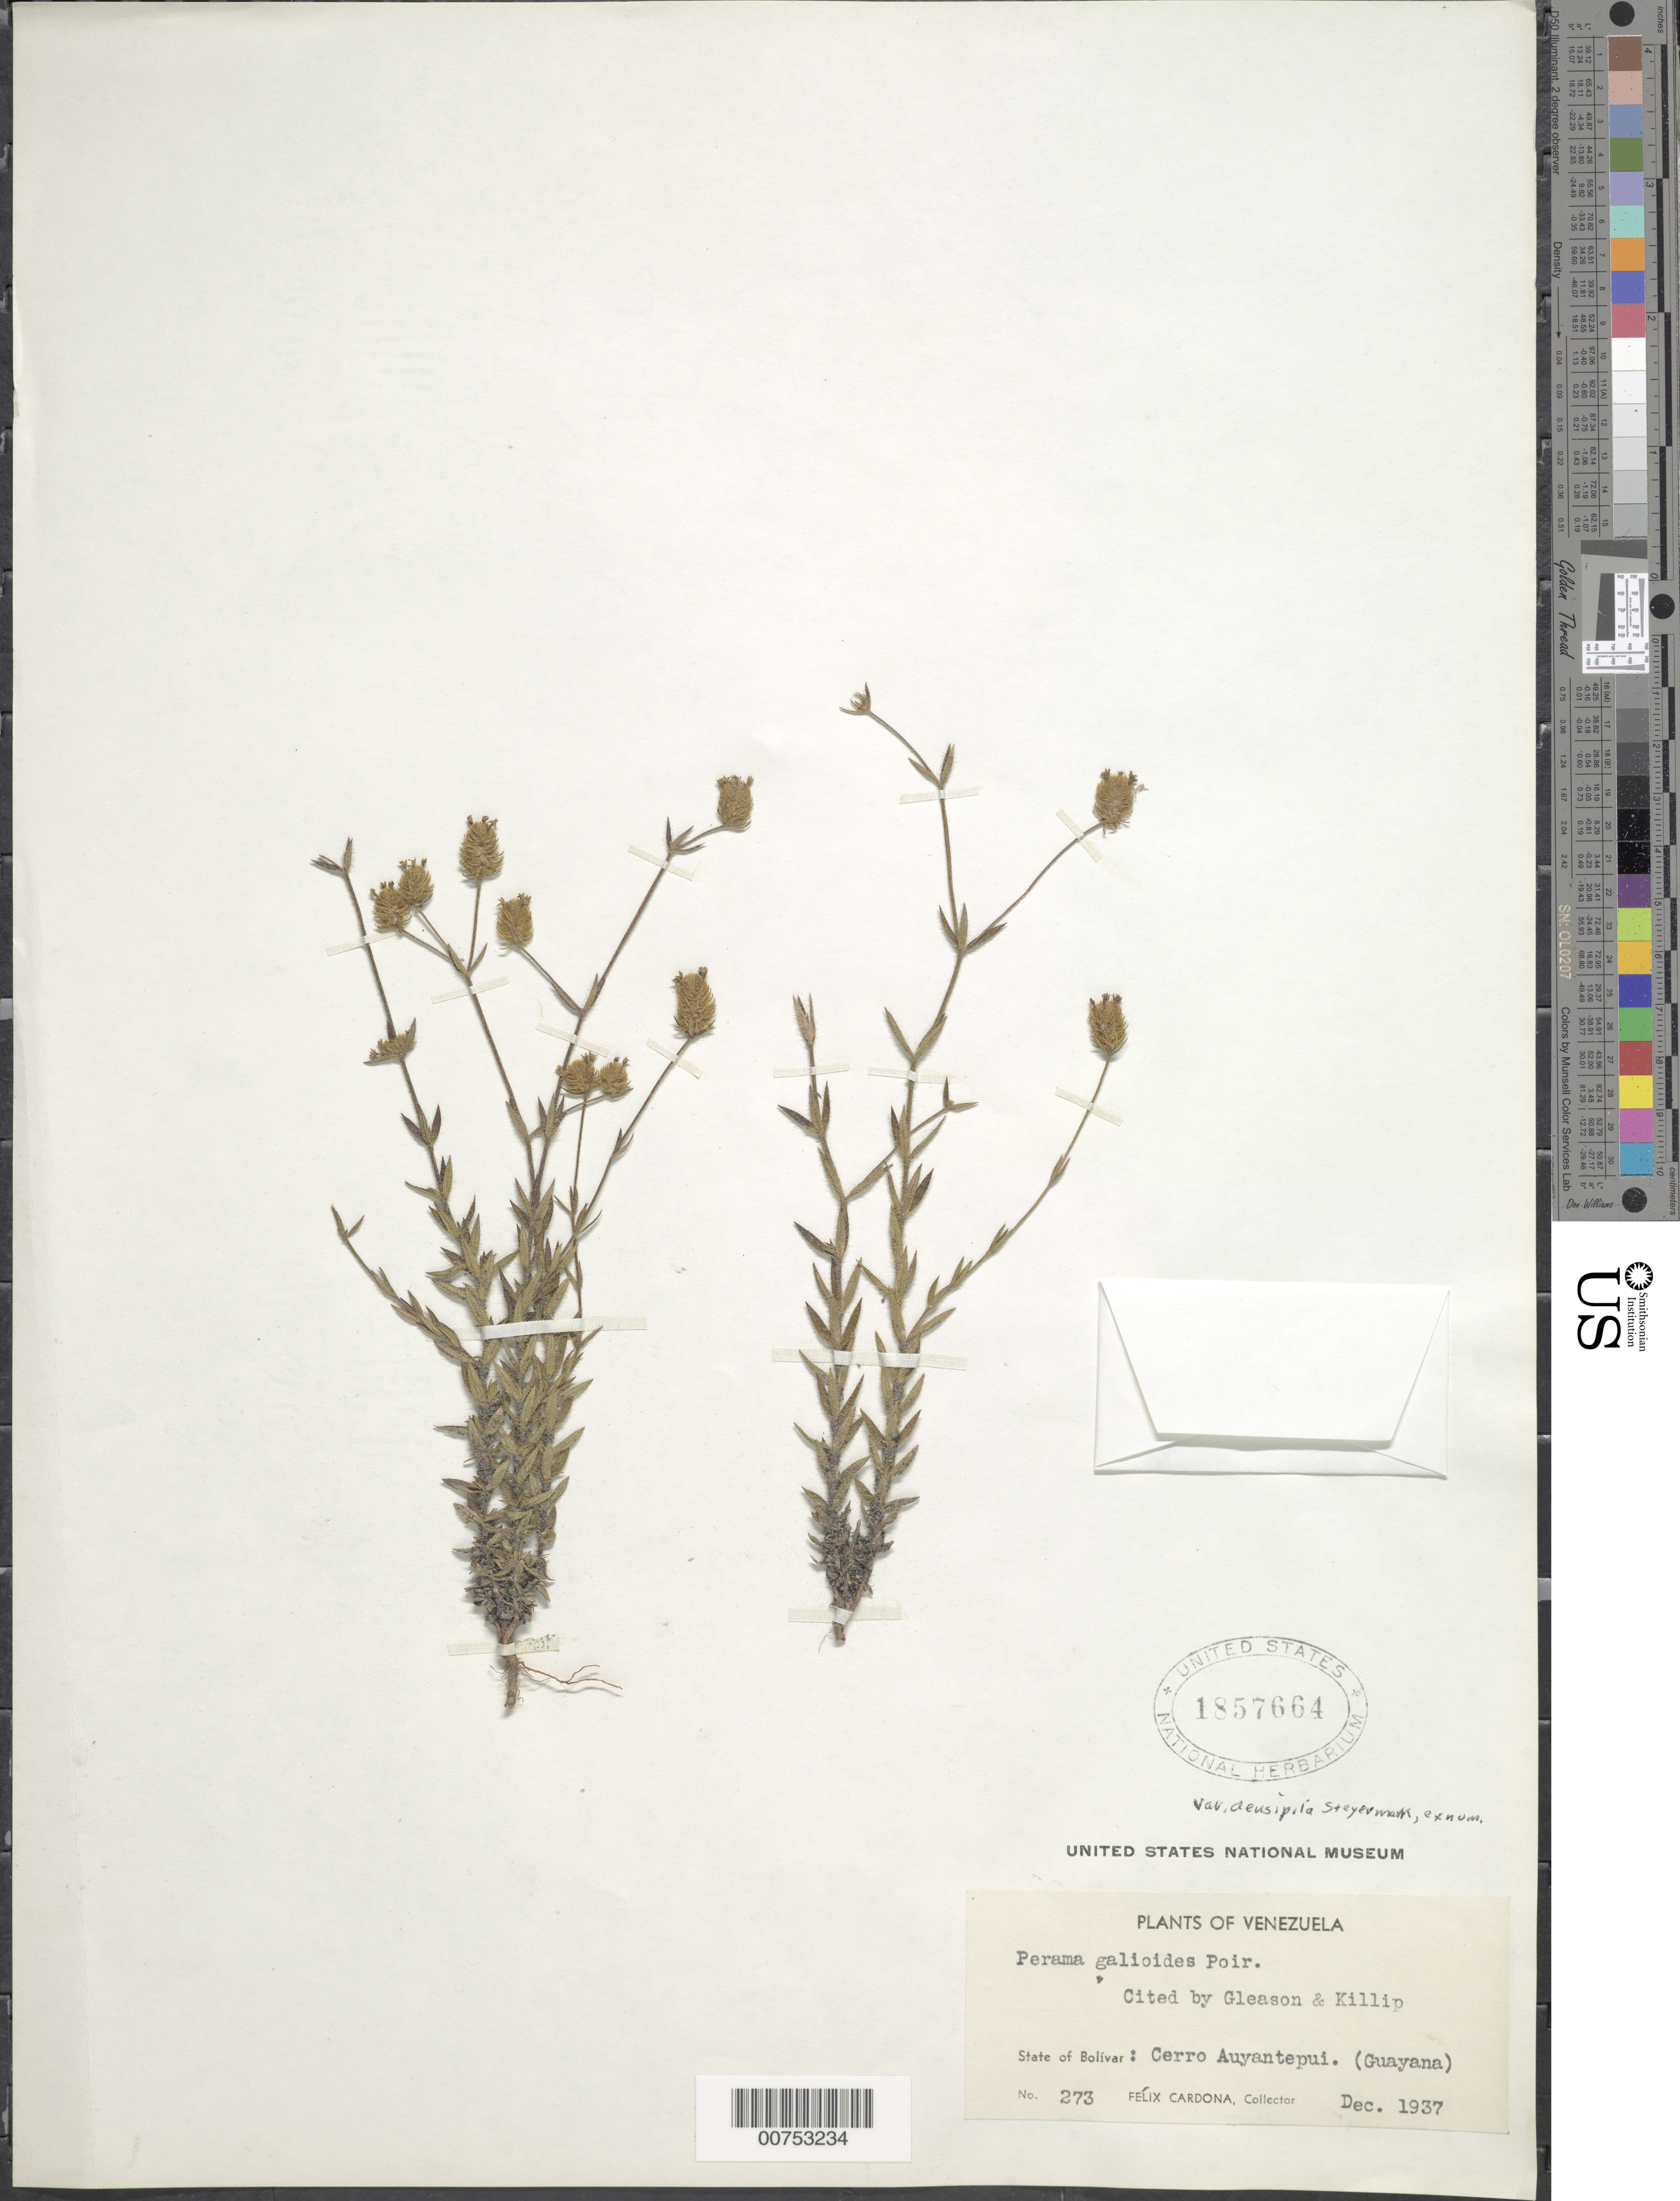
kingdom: Plantae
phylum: Tracheophyta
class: Magnoliopsida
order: Gentianales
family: Rubiaceae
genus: Perama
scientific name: Perama galioides var. densipila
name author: Steyerm.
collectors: F. Cardona Puig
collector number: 273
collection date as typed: Dec-37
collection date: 1937-12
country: Venezuela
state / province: Bolívar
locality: Cerro Auyantepuí, Alto Caroní, Guayana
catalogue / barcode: US 1857664